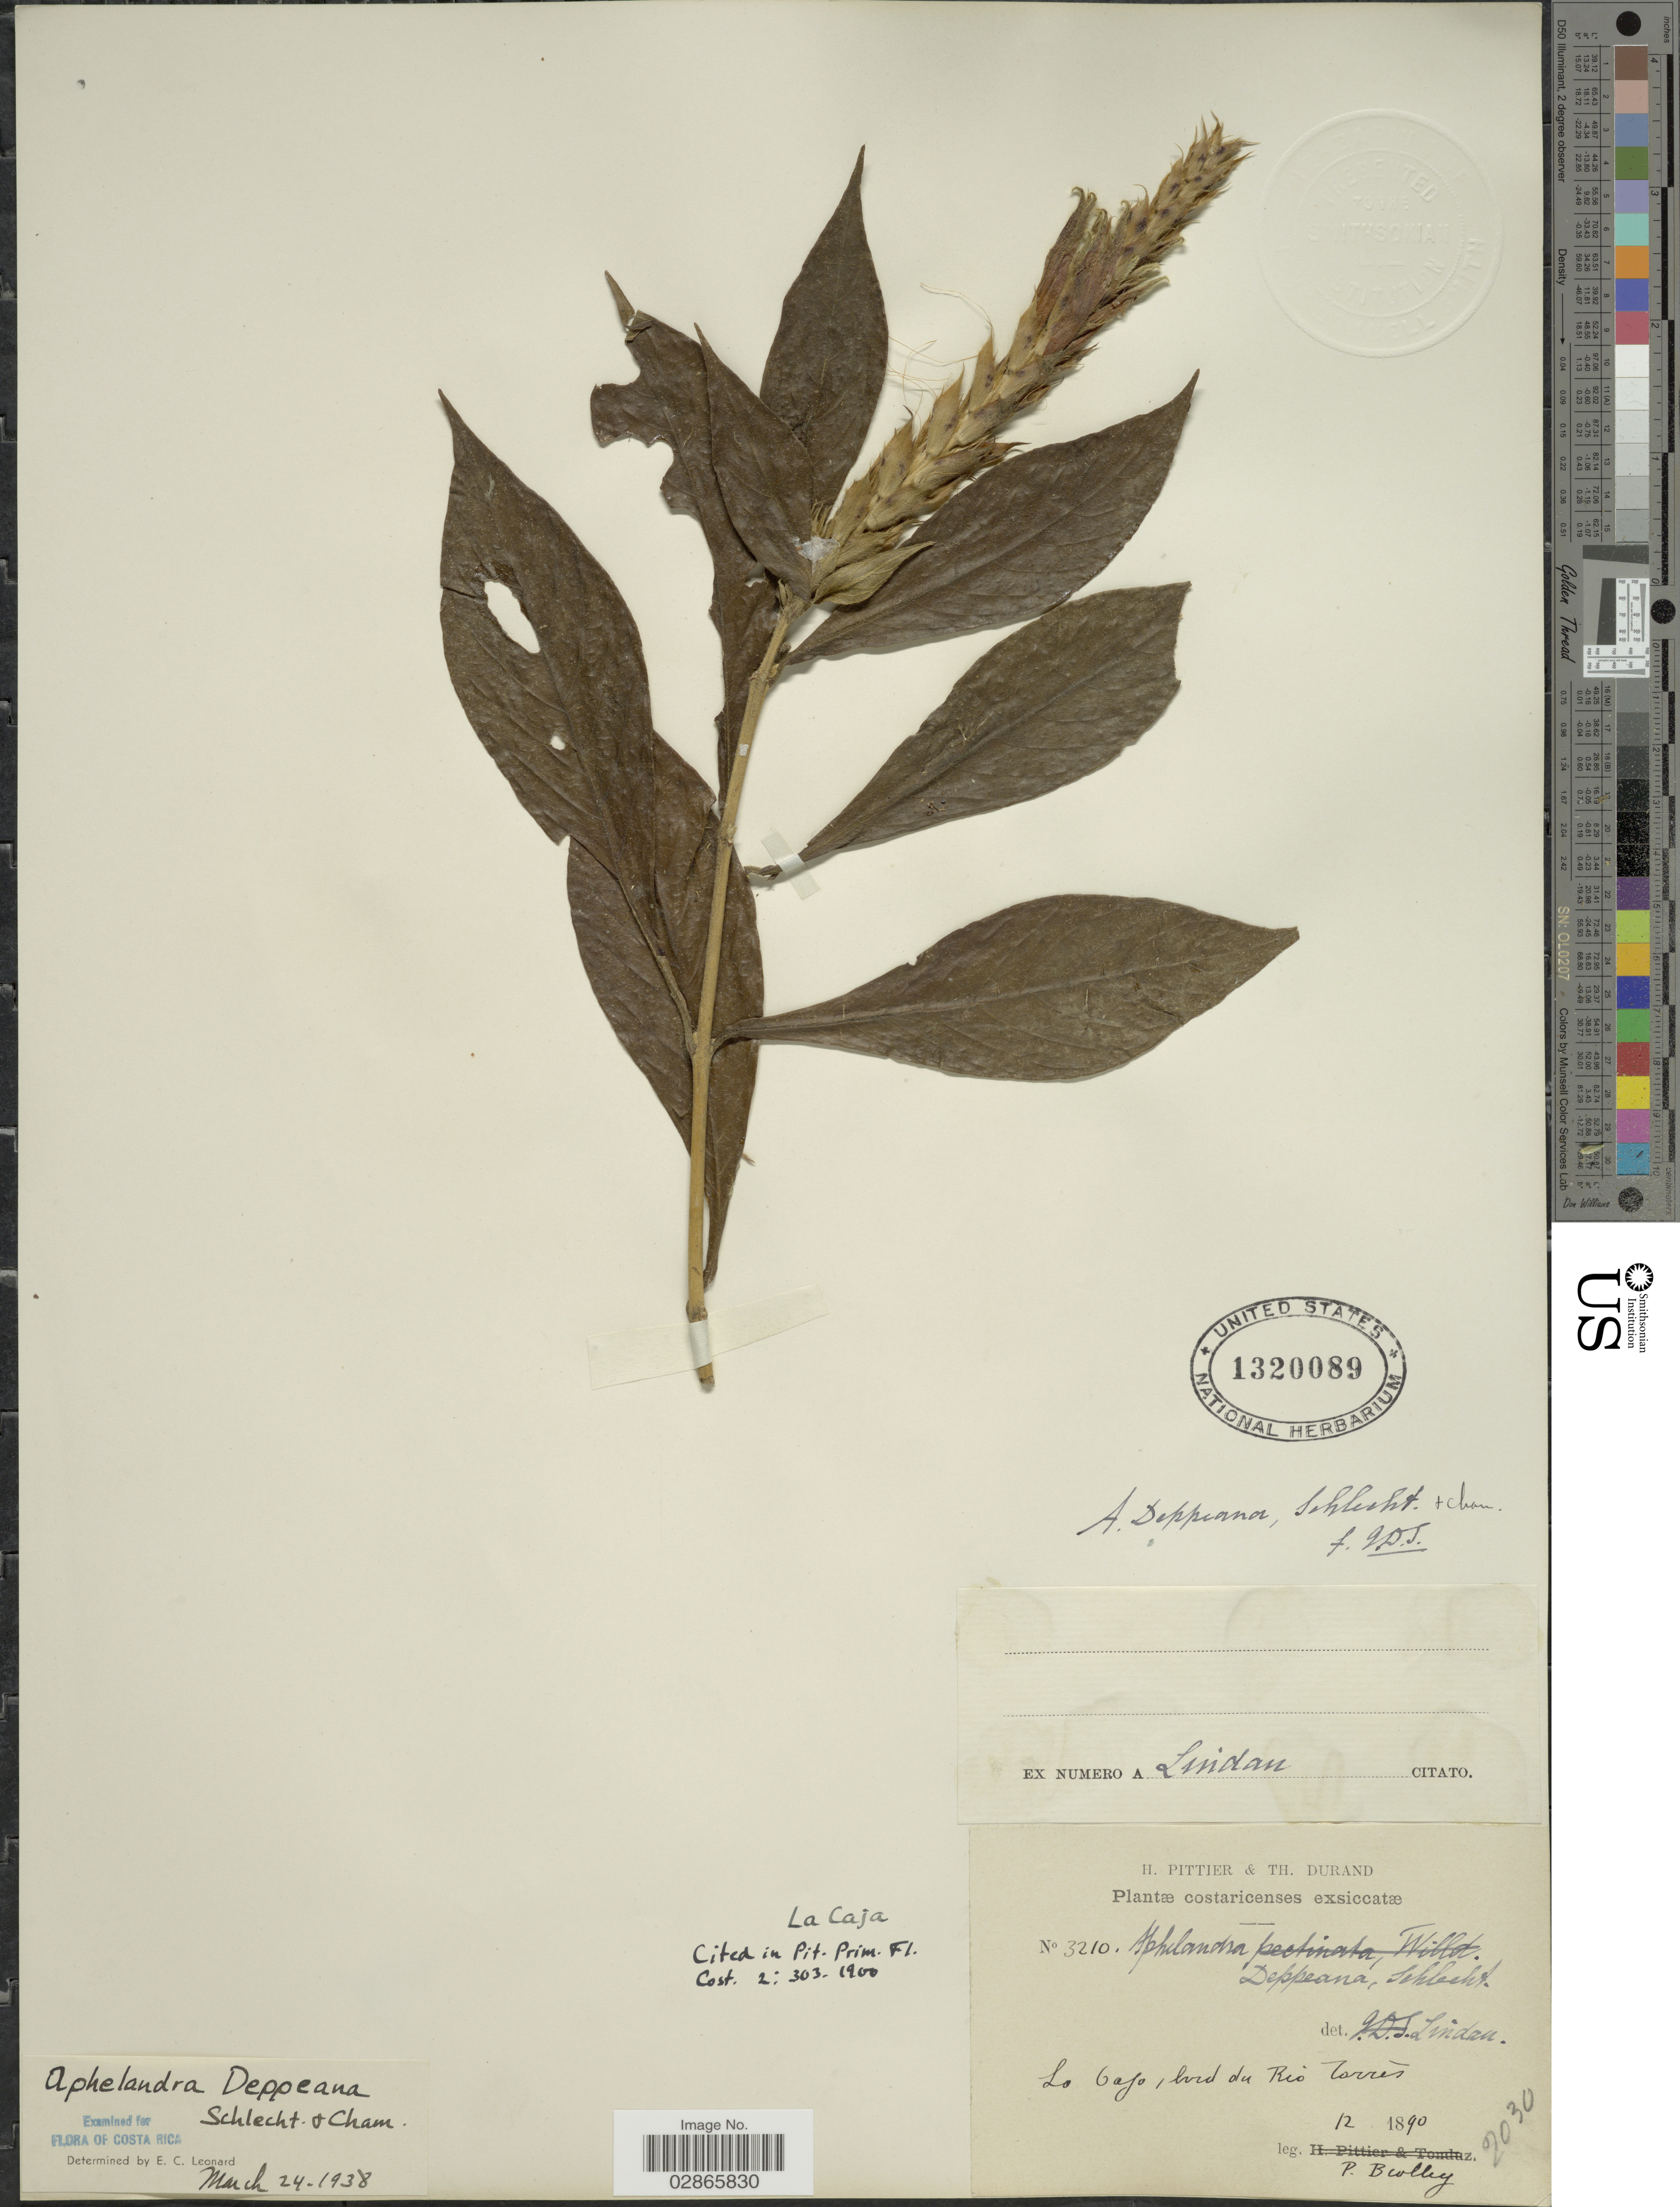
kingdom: Plantae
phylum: Tracheophyta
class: Magnoliopsida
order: Lamiales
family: Acanthaceae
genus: Aphelandra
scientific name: Aphelandra deppeana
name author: Schltdl. & Cham.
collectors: P. Biolley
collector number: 3210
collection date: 1890-12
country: Costa Rica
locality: La Caja bord du Rio Torres. Costaricenses.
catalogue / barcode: US 1320089